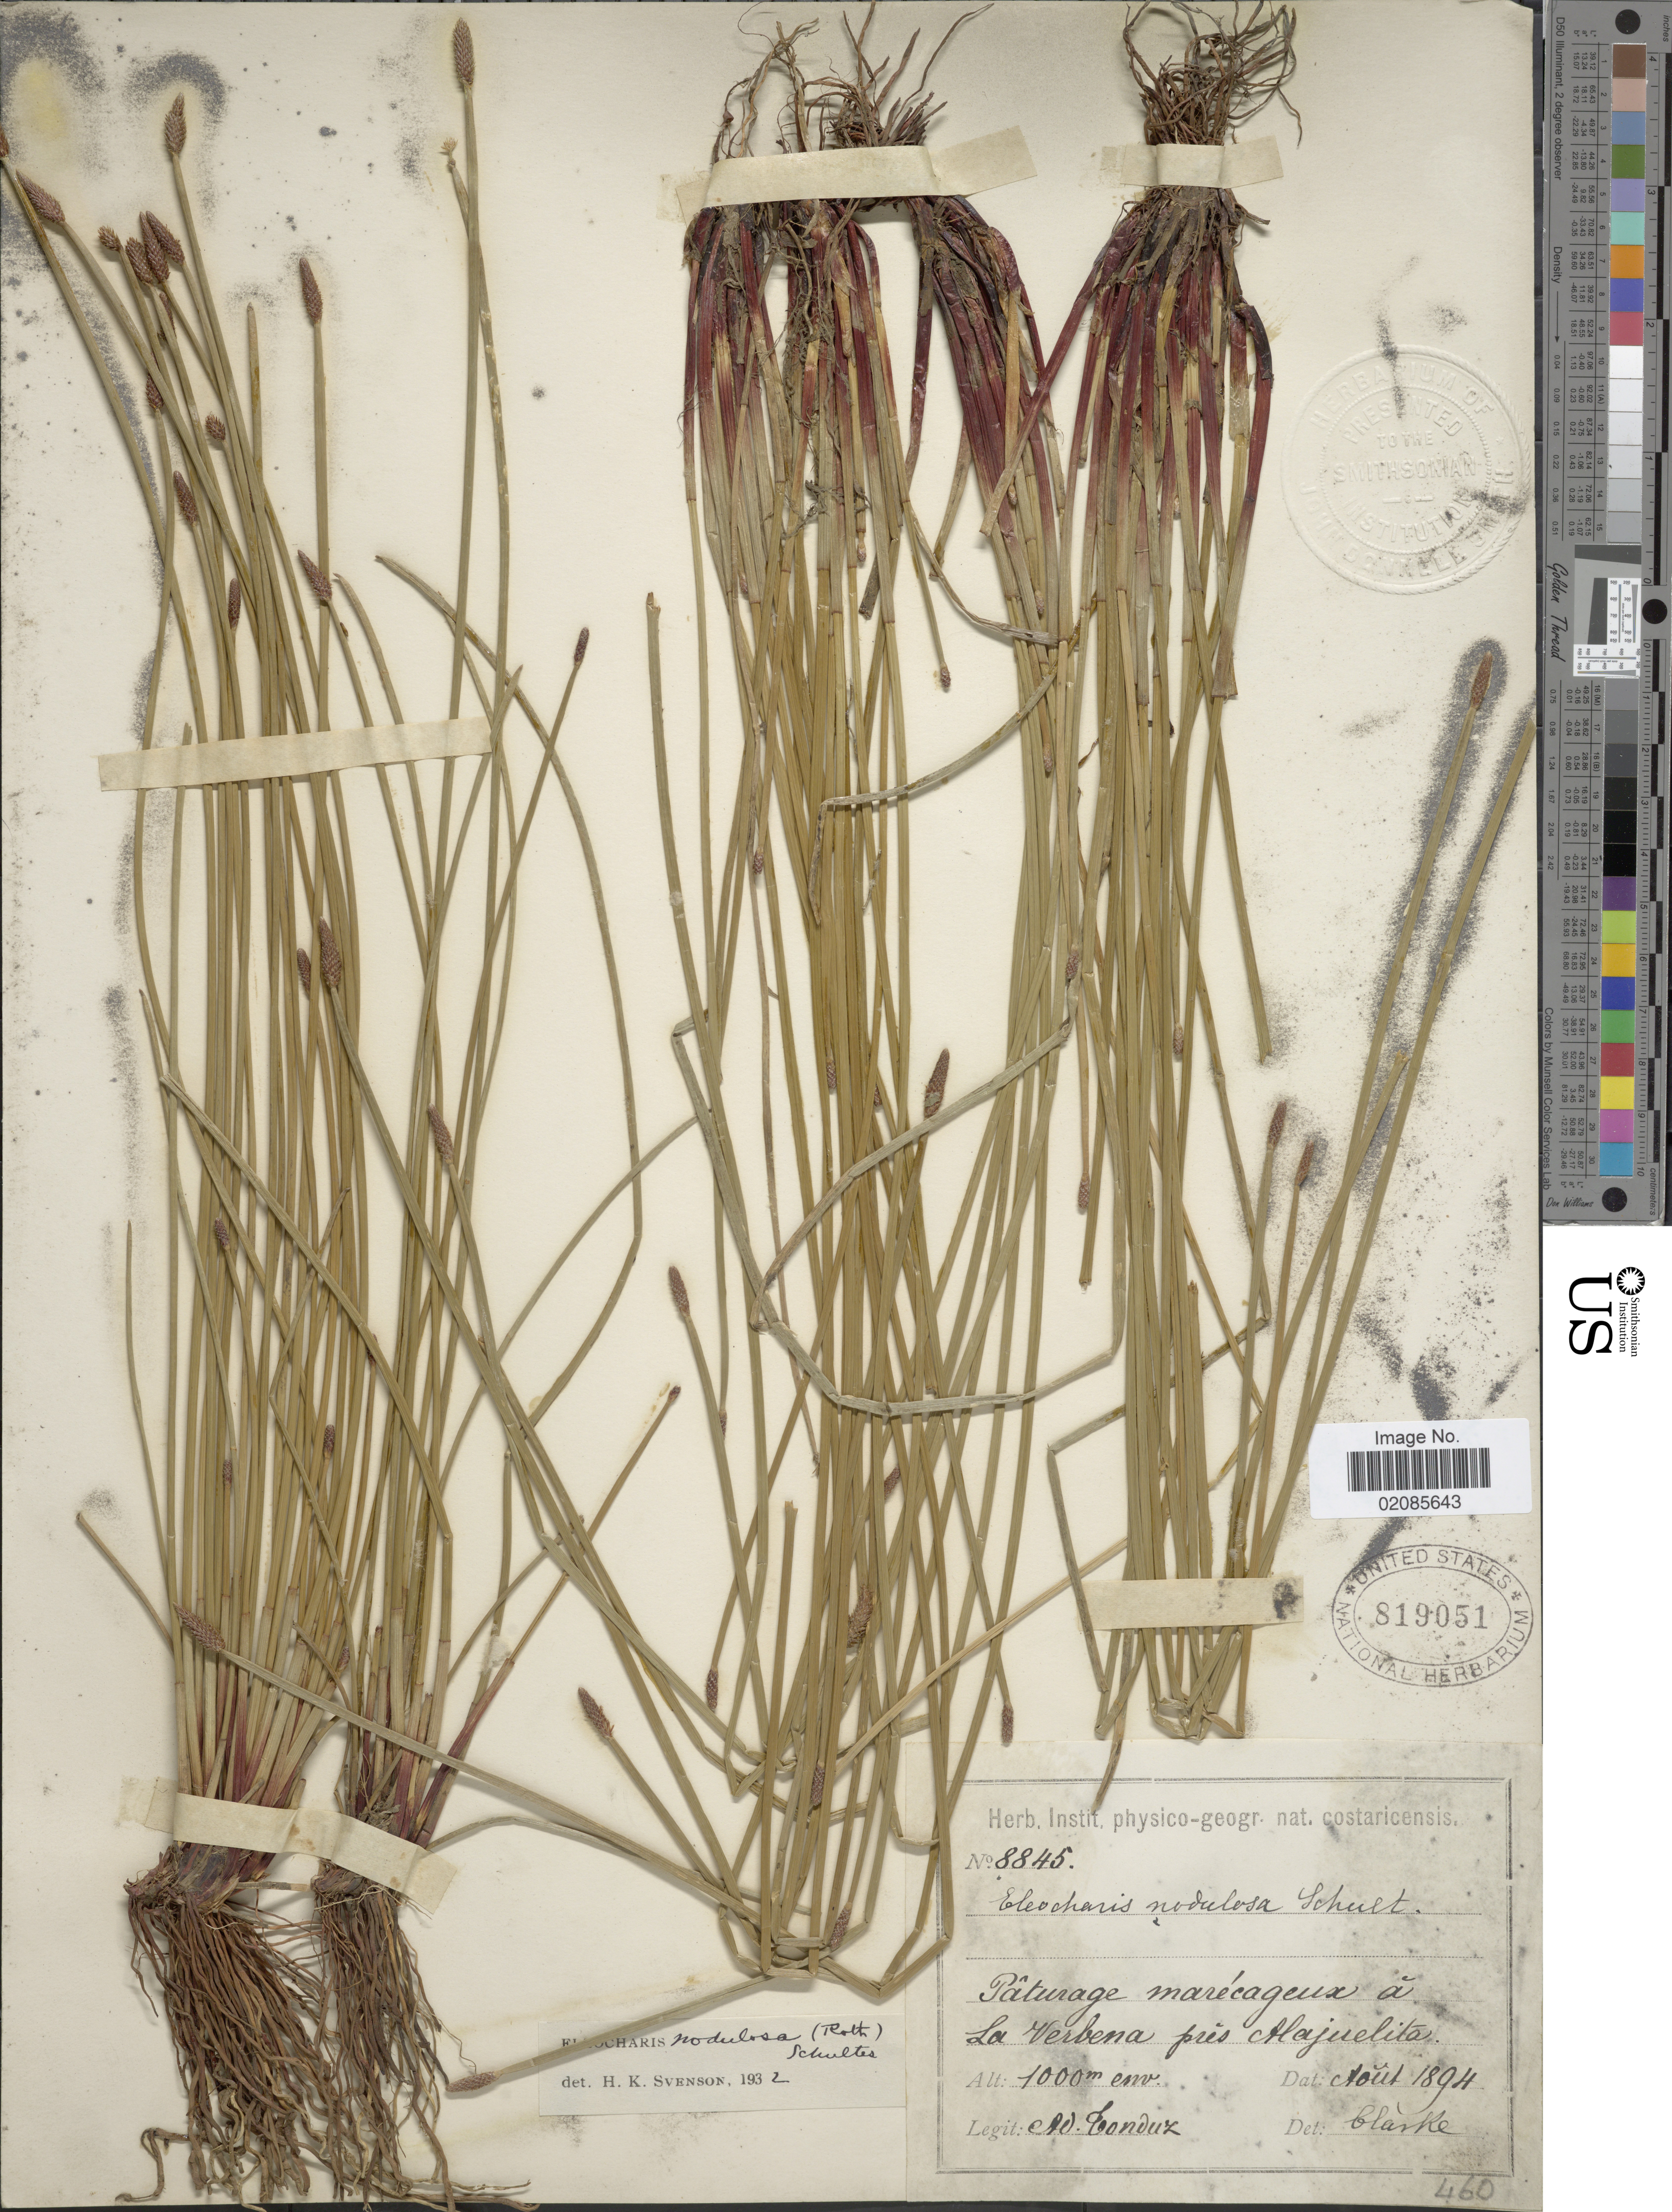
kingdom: Plantae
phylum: Tracheophyta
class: Liliopsida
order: Poales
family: Cyperaceae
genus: Eleocharis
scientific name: Eleocharis montana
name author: (Kunth) Roem. & Schult.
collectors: A. Tonduz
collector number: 8845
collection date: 1894-08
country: Costa Rica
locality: Paturage marecagena a La Verbena pres Alajuelita.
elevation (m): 1000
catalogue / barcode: US 819051